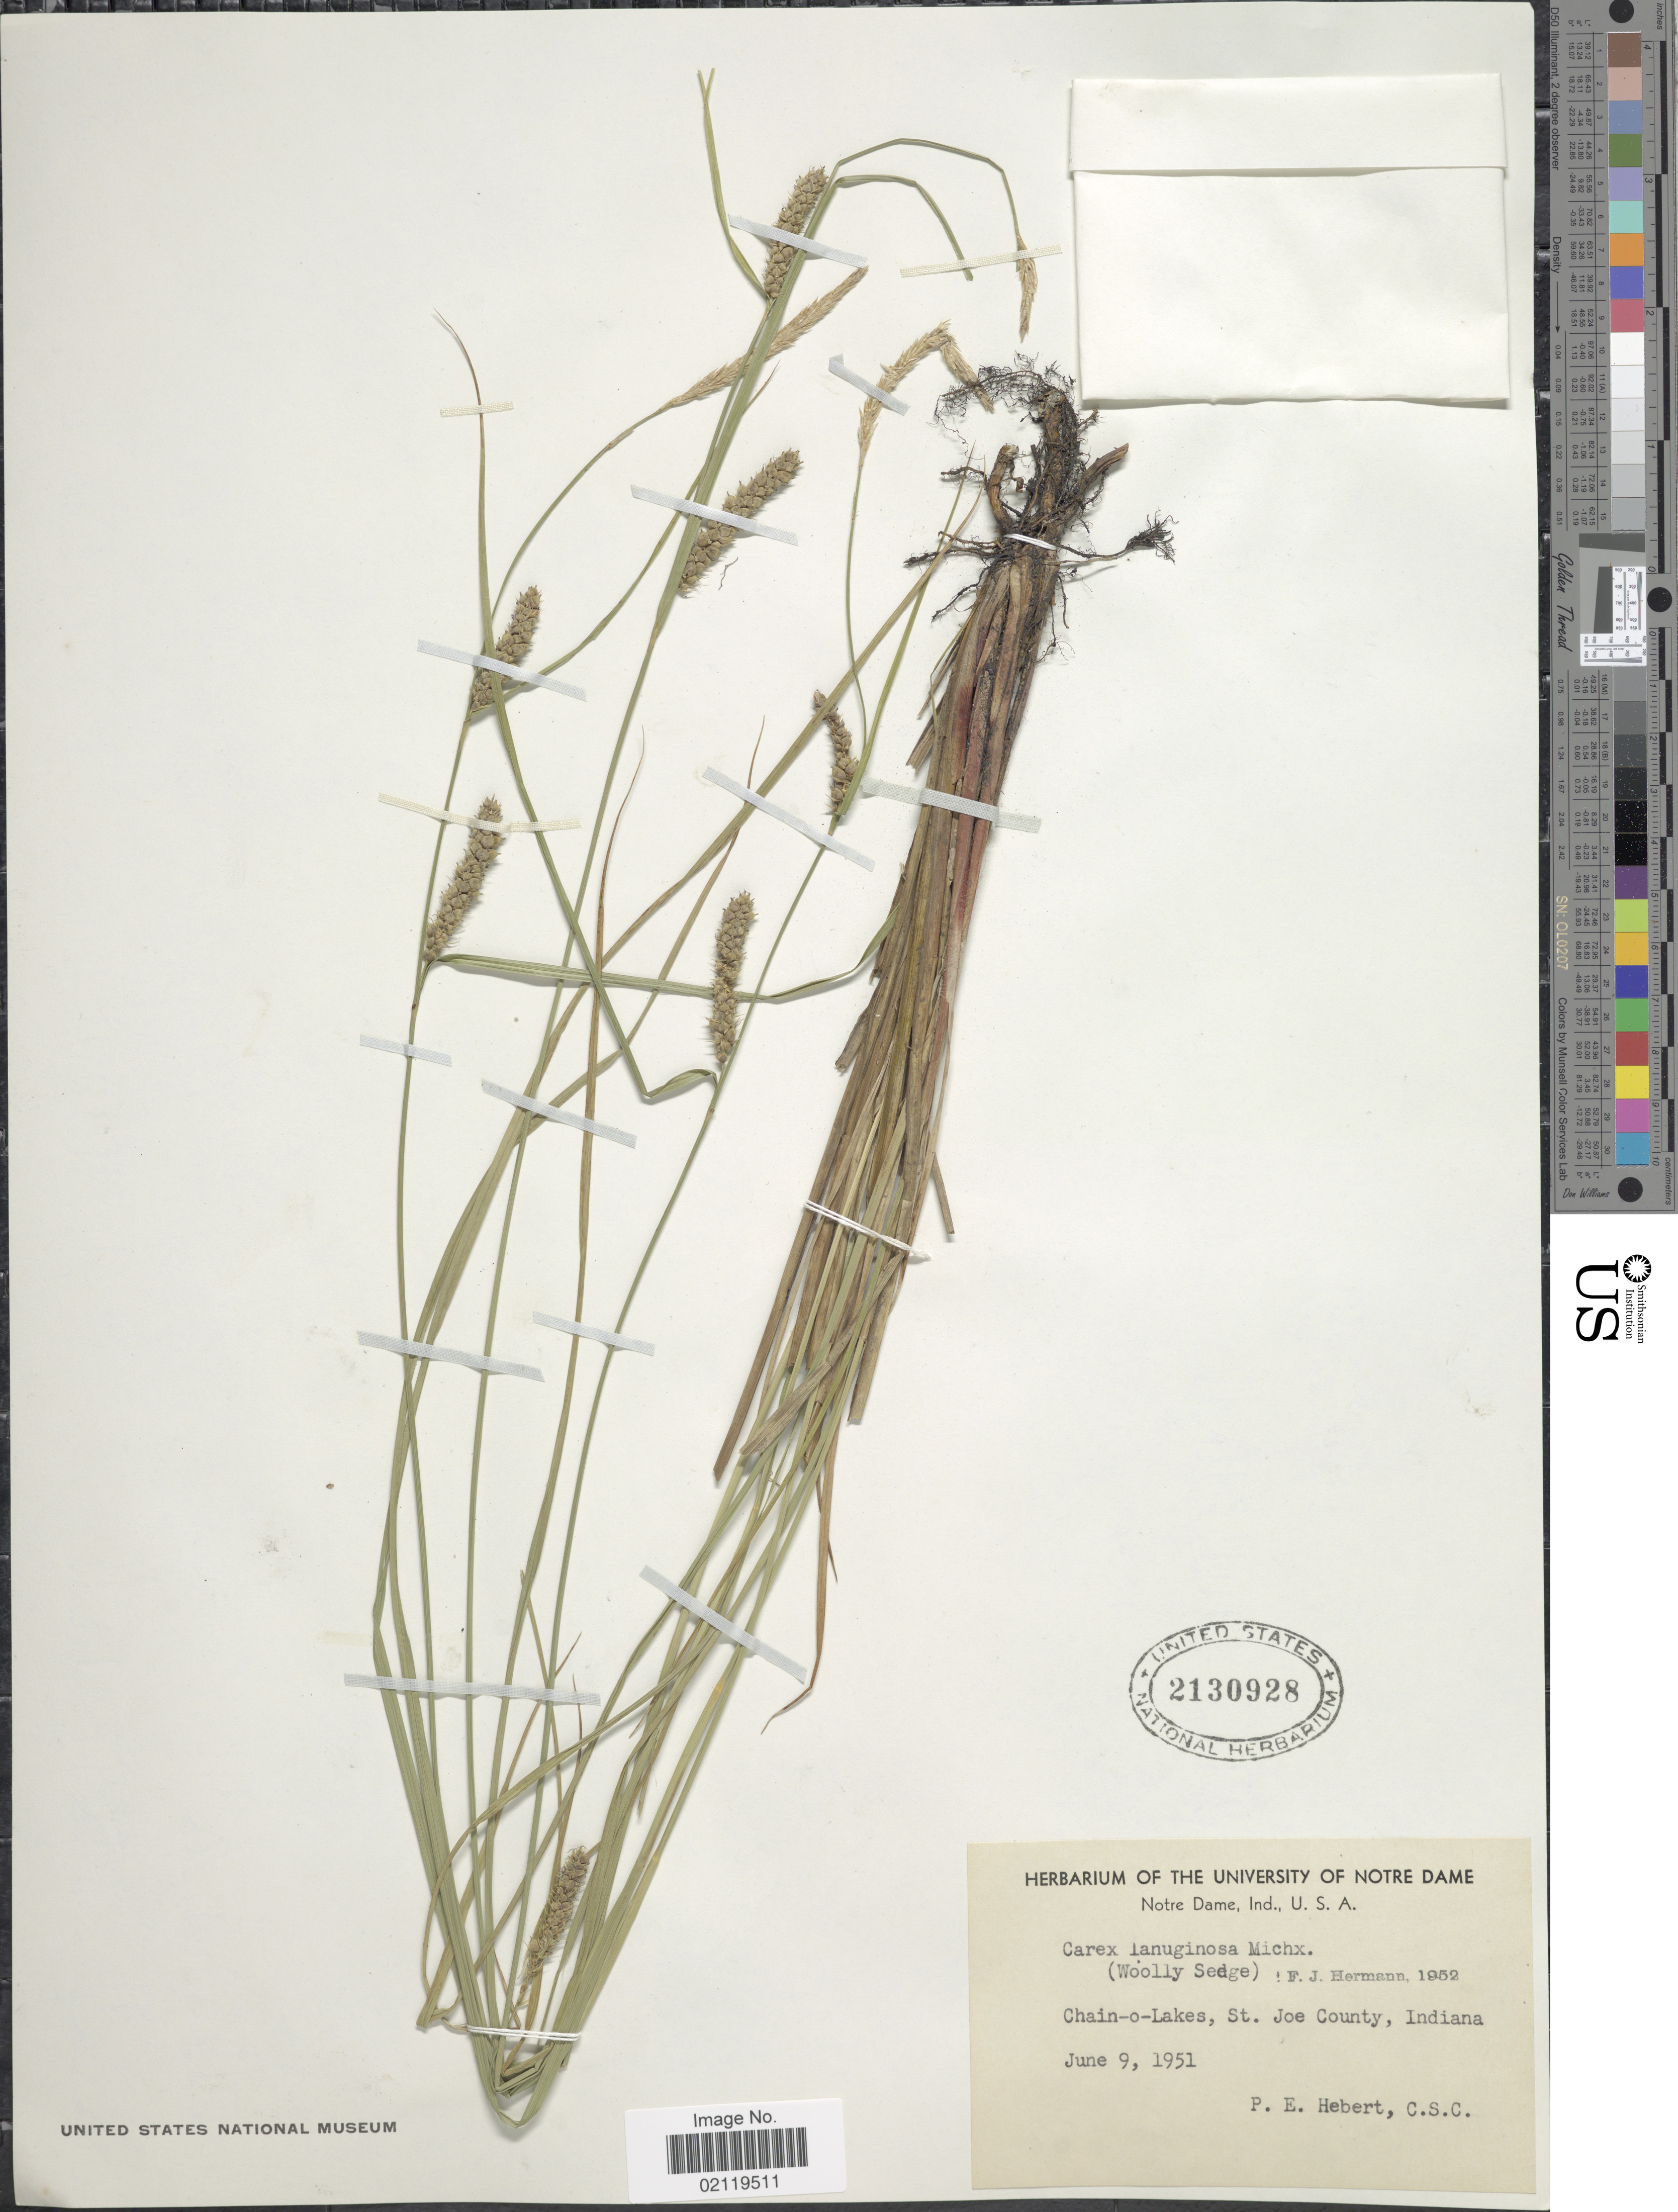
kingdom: Plantae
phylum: Tracheophyta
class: Liliopsida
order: Poales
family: Cyperaceae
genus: Carex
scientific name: Carex pellita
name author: Muhl. ex Willd.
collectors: P. Hebert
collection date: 1951-06-09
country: United States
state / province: Indiana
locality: Chain-o-Lakes, St. Joe County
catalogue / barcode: US 2130928